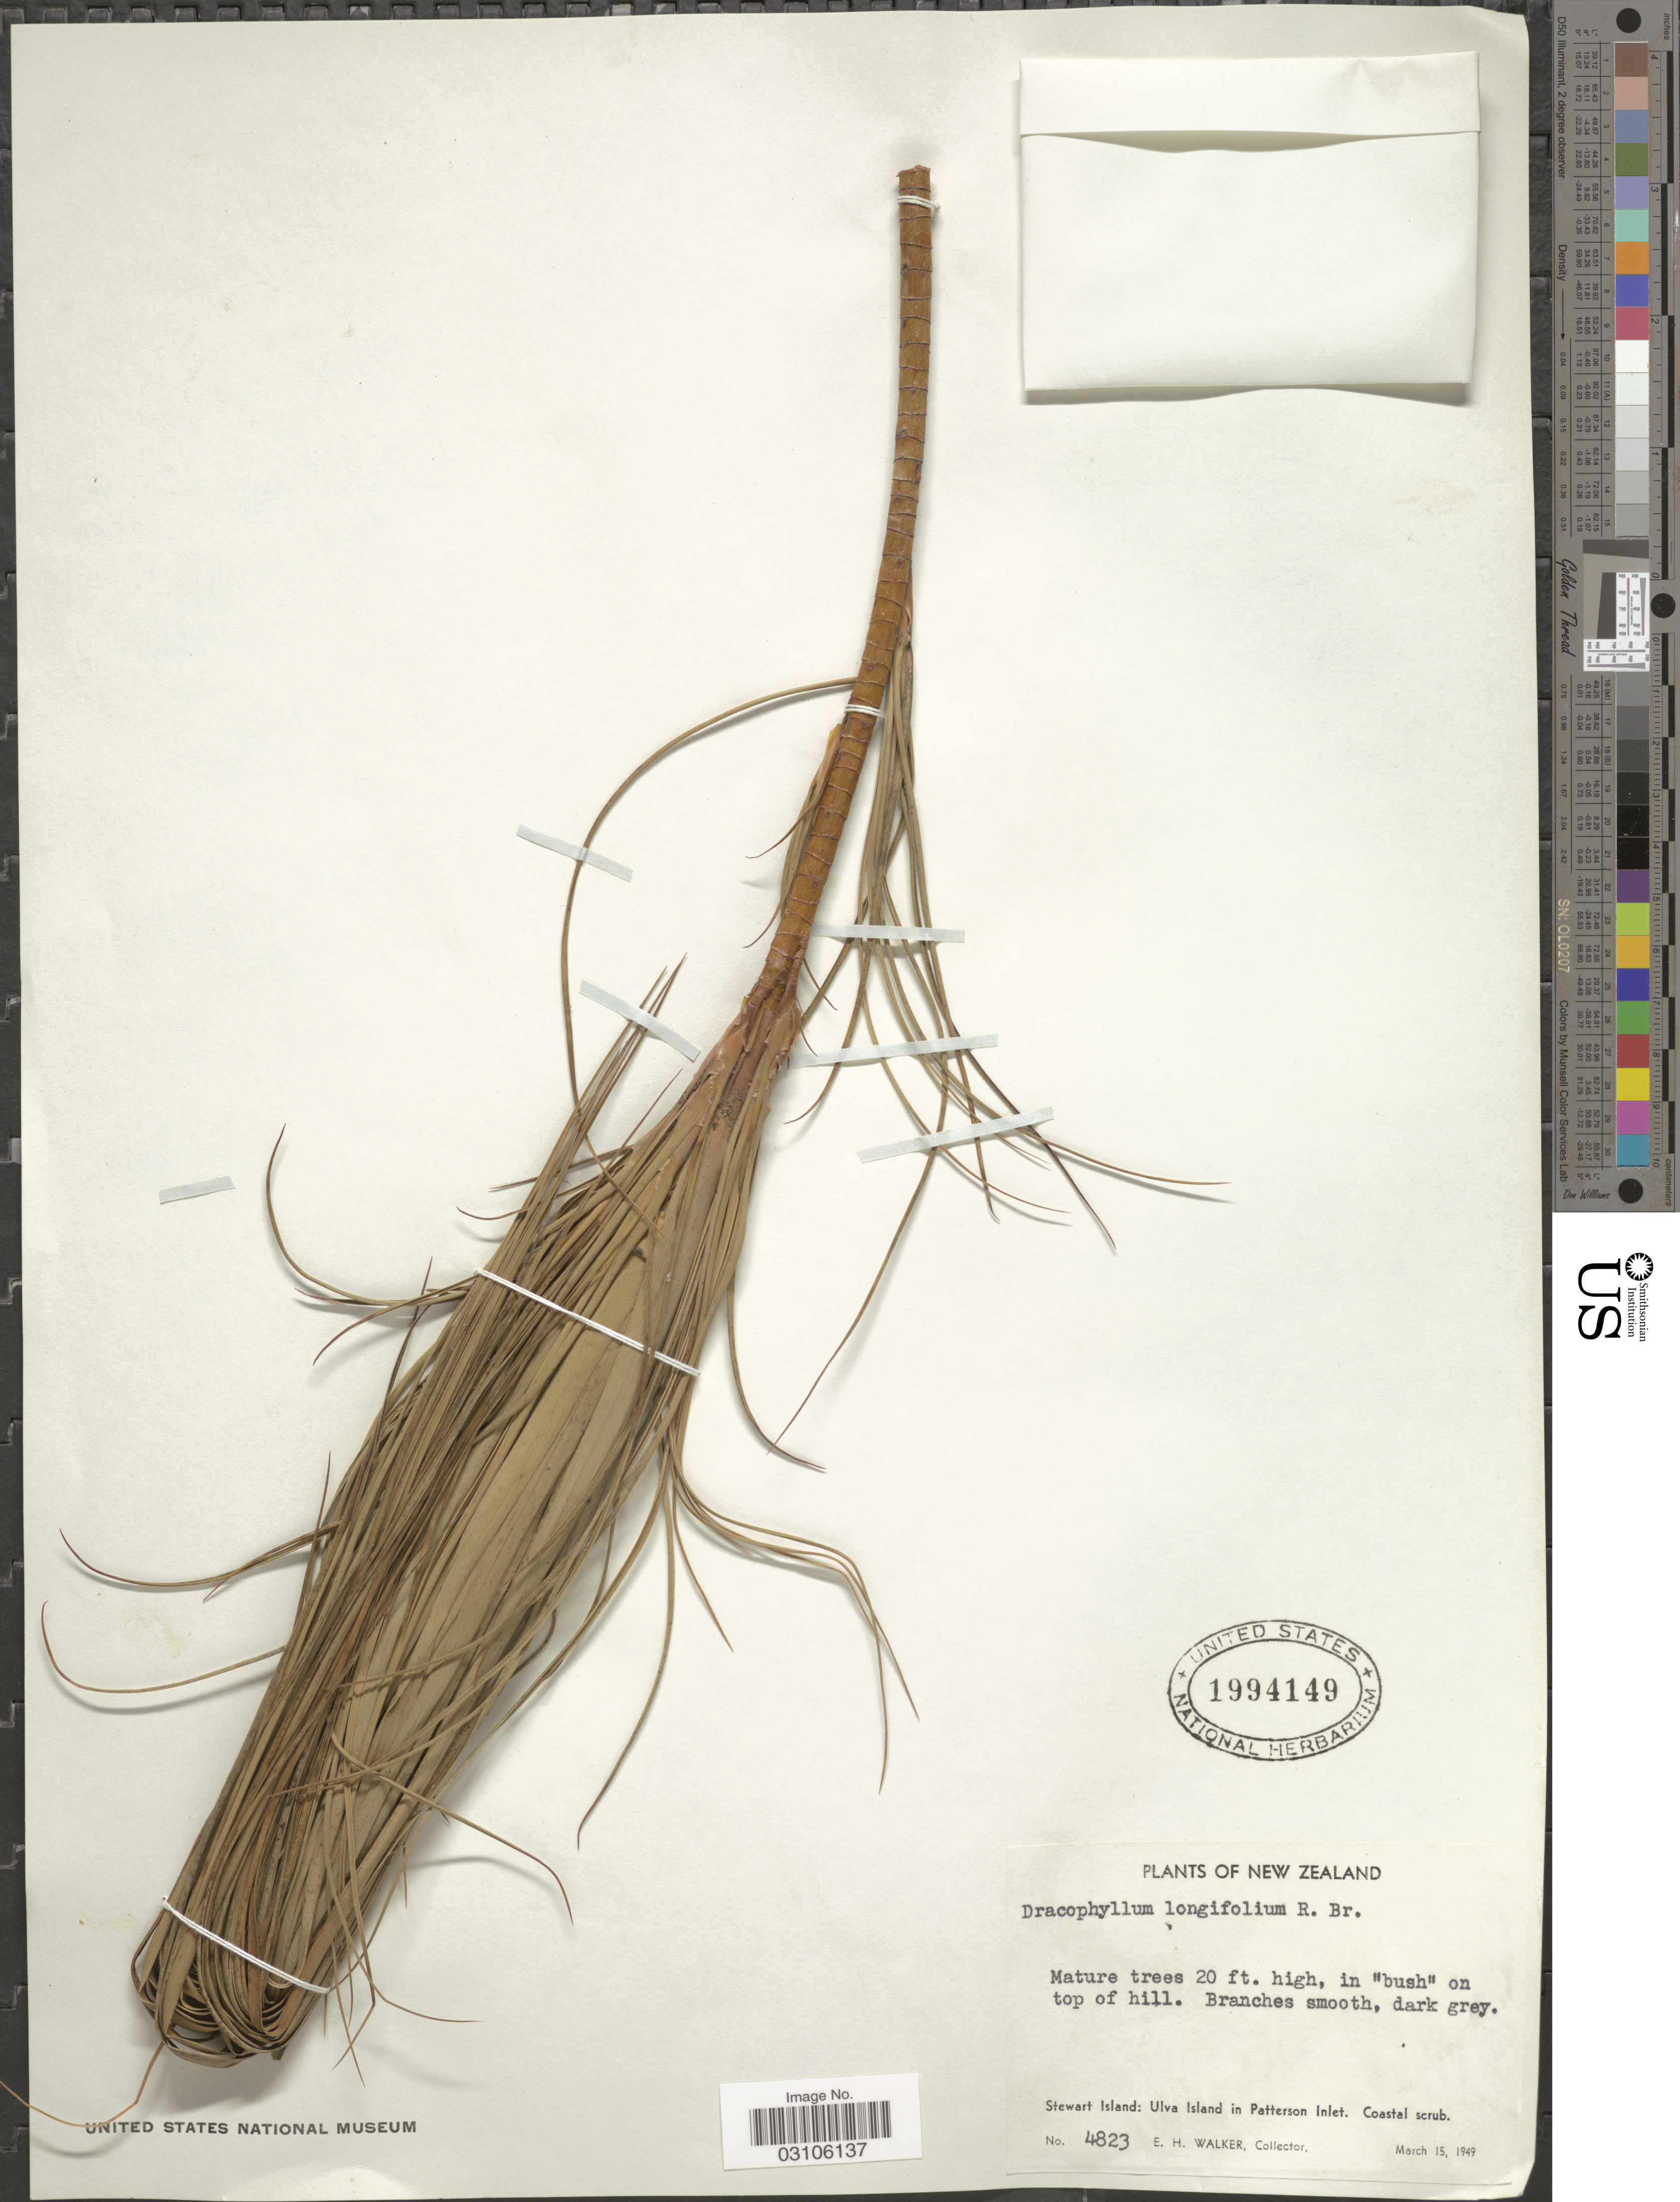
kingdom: Plantae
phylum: Tracheophyta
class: Magnoliopsida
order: Ericales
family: Ericaceae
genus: Dracophyllum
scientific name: Dracophyllum longifolium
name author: (J.R. Forst. & G. Forst.) R. Br. ex Roem. & Schult.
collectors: E. H. Walker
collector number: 4823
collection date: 1949-03-15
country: New Zealand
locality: Stewart Island: Ulva Island in Patterson Inlet.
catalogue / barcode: US 1994149